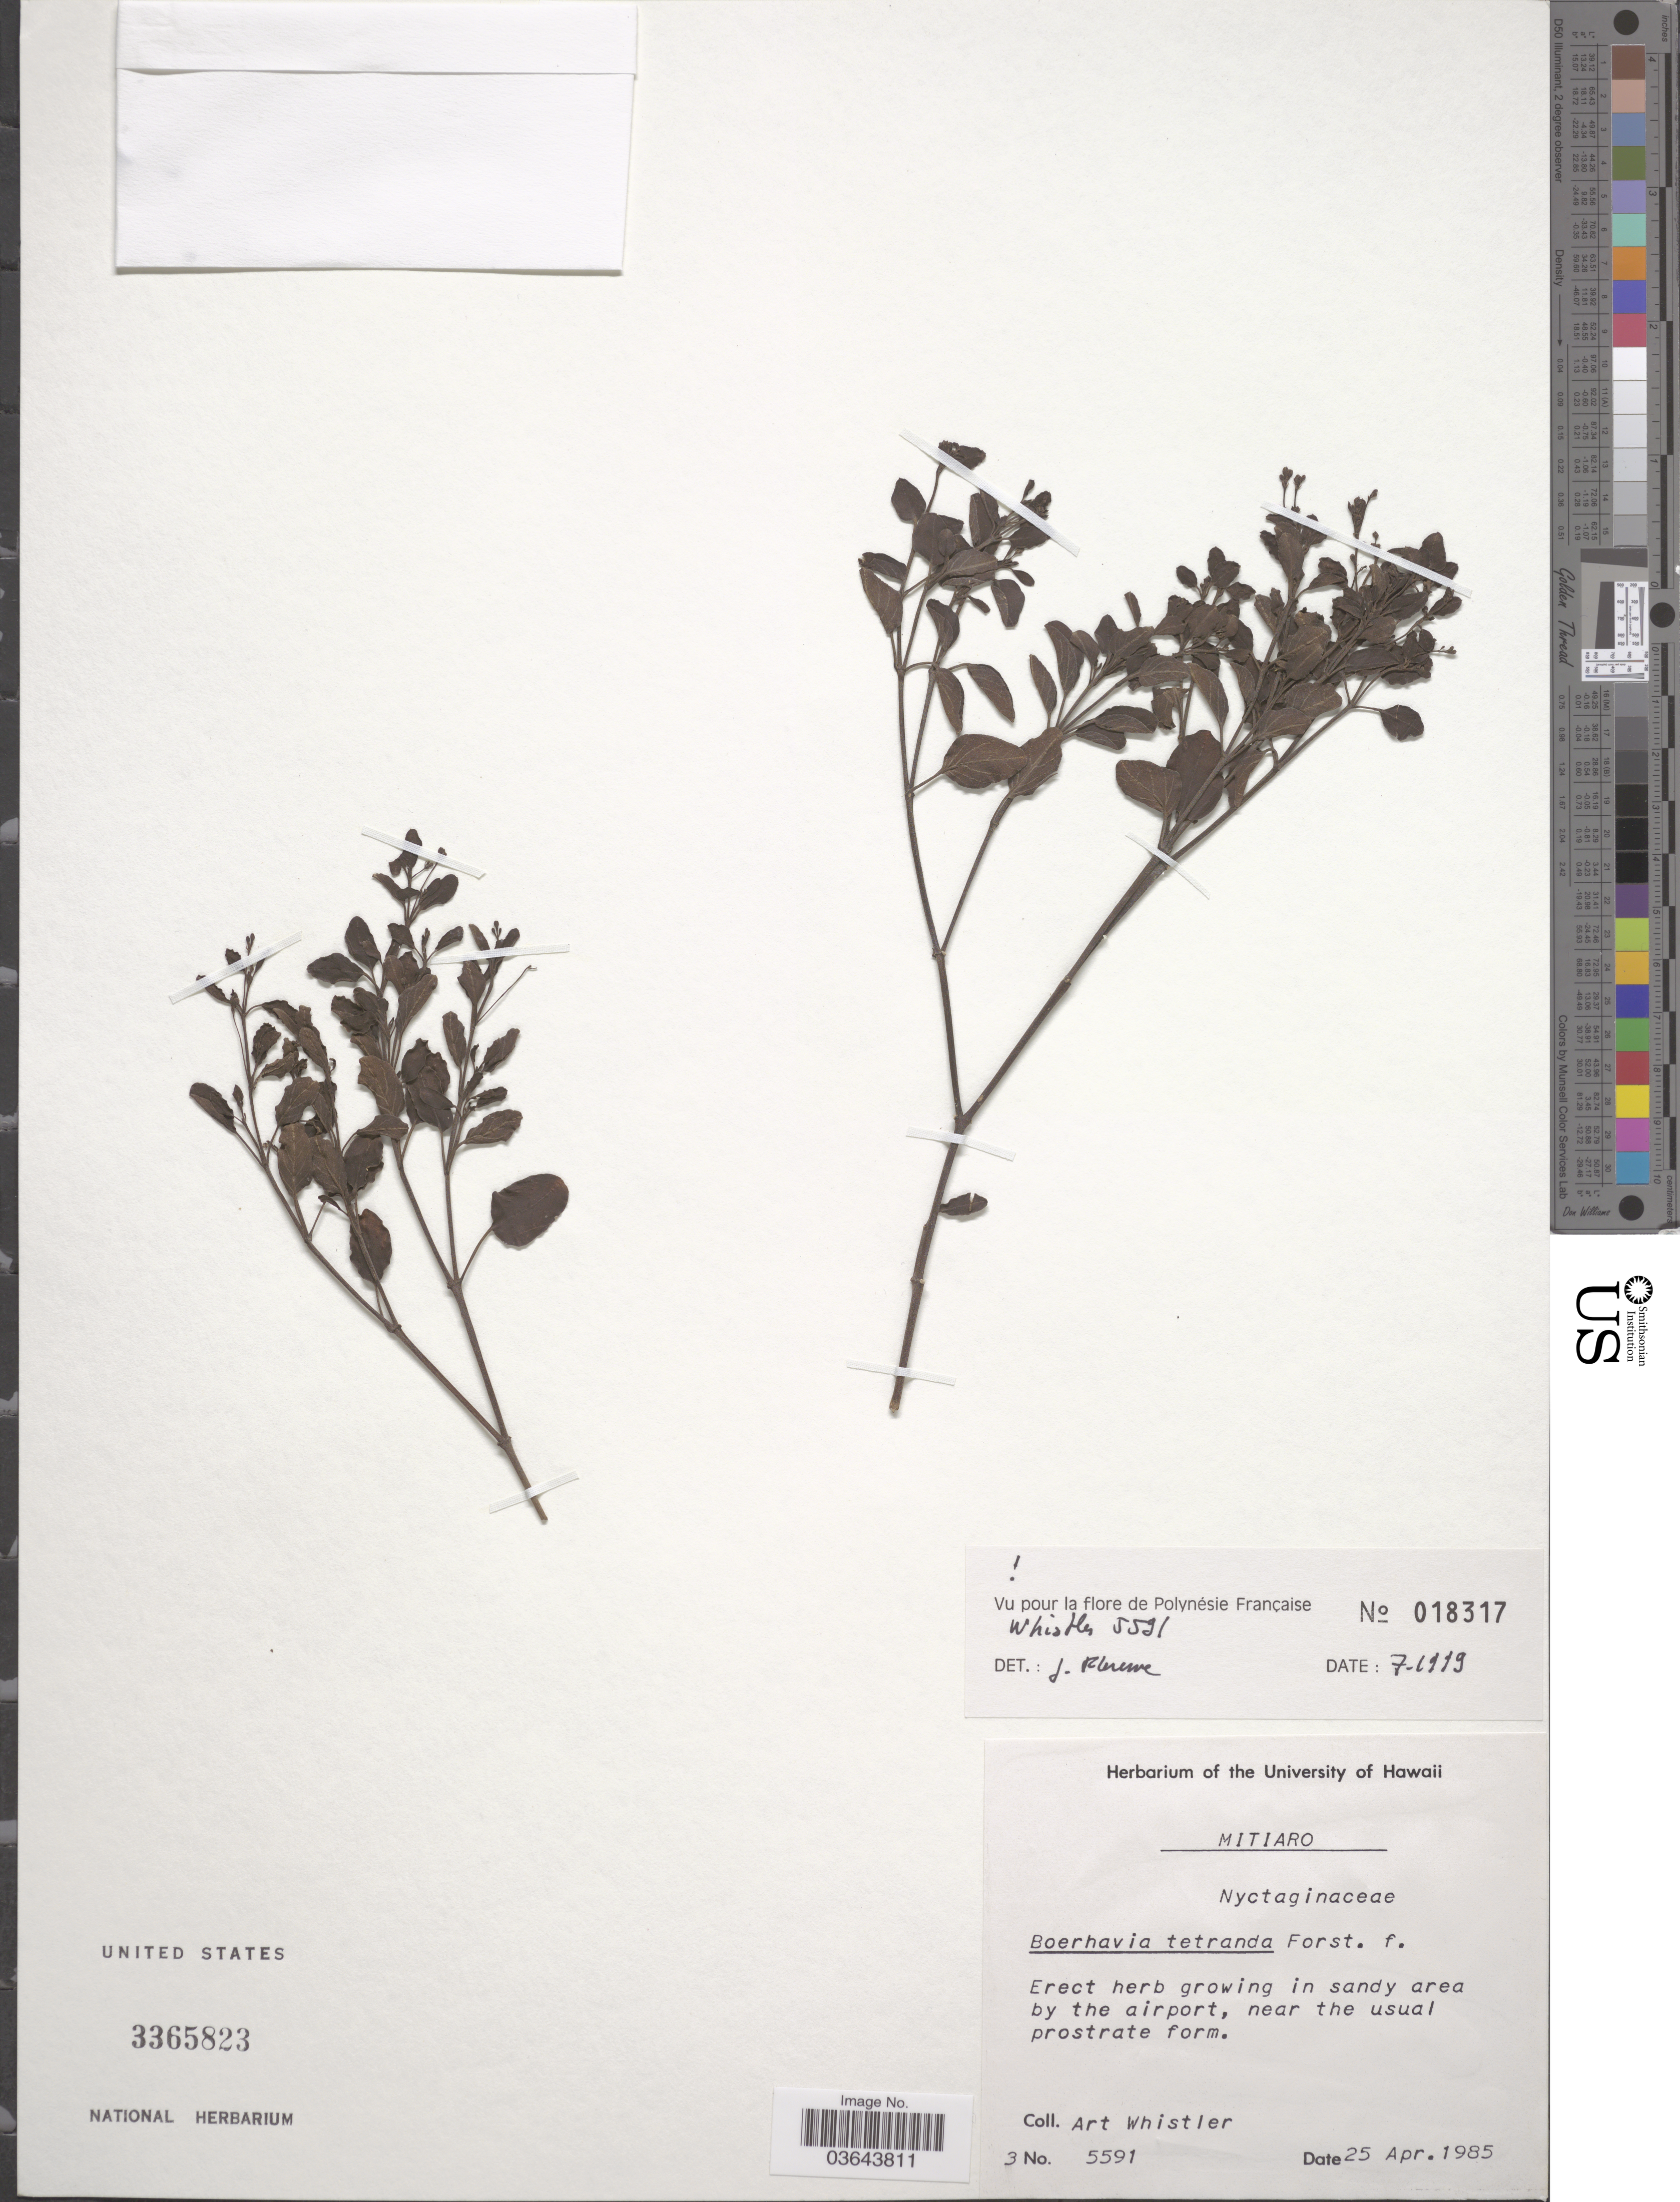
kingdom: Plantae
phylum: Tracheophyta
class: Magnoliopsida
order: Caryophyllales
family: Nyctaginaceae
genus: Boerhavia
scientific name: Boerhavia tetrandra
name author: G. Forst.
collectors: A. Whistler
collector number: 5591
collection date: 1985-04-25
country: Cook Islands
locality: Mitiaro. In sandy area by the airport.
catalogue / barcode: US 3365823